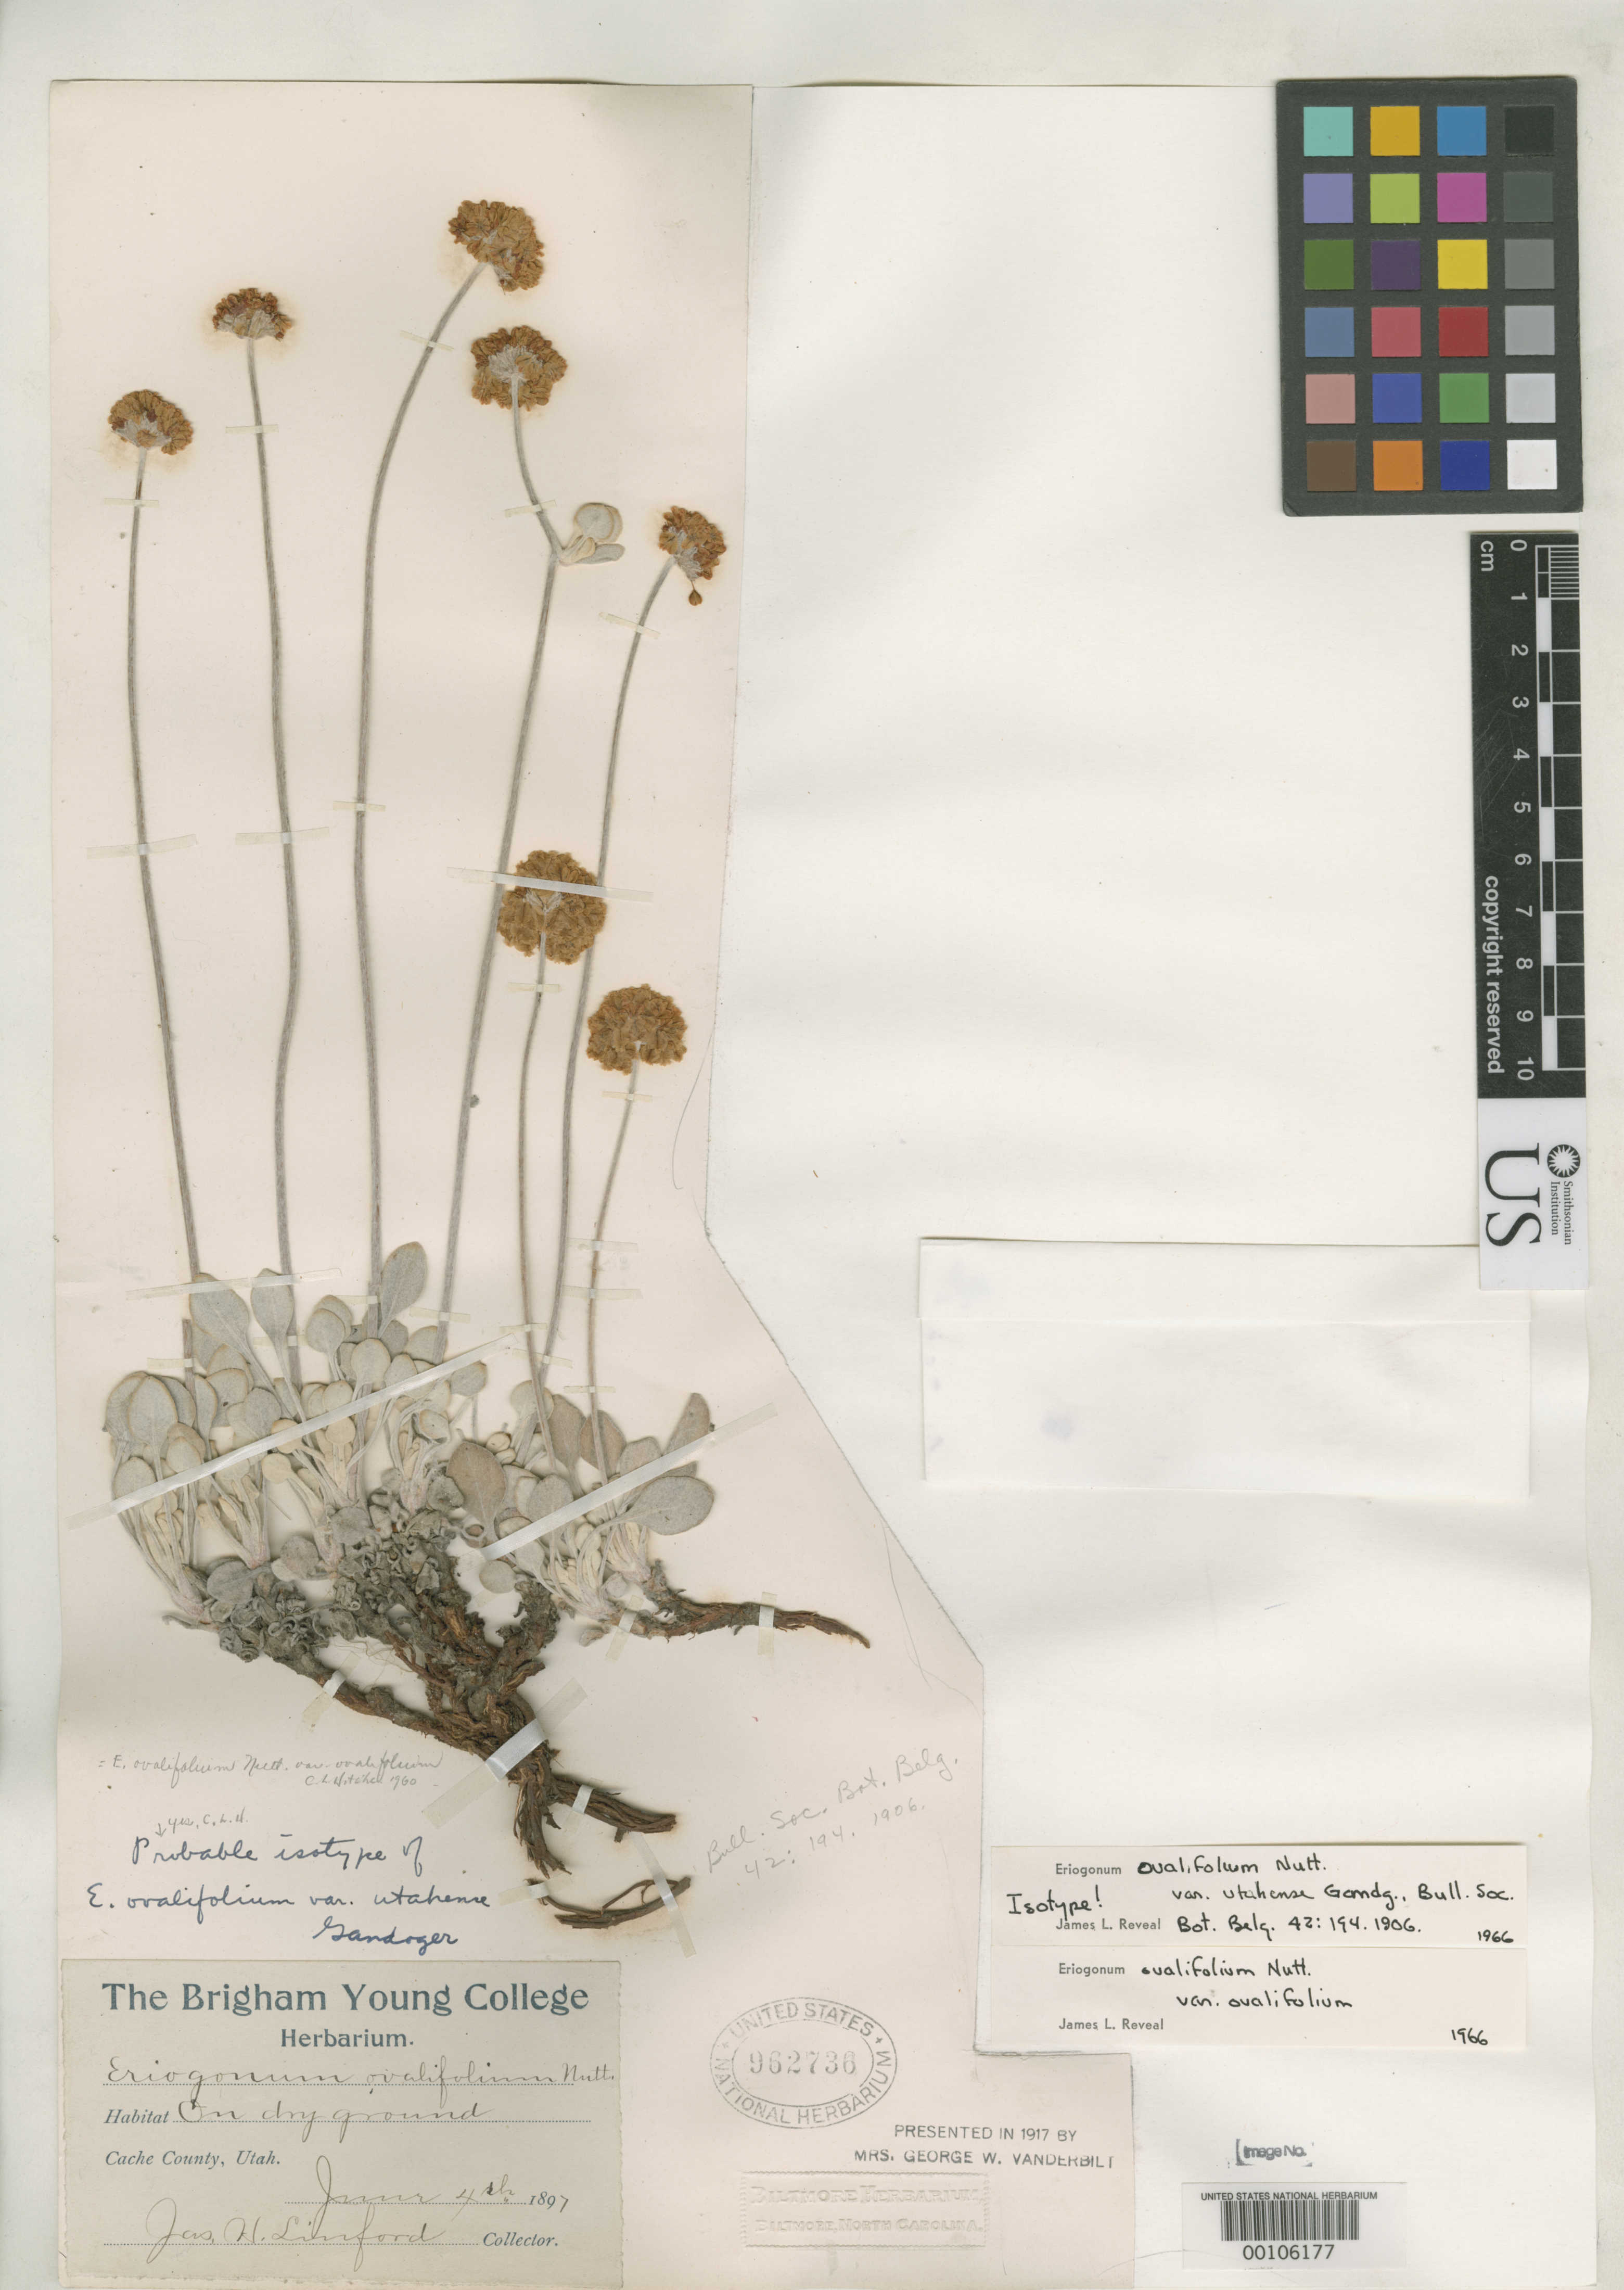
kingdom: Plantae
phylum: Tracheophyta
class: Magnoliopsida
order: Caryophyllales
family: Polygonaceae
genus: Eriogonum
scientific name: Eriogonum ovalifolium var. utahense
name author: Gand.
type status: Isotype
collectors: J. Linford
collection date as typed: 04 Jun 1897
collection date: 1897-06-04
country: United States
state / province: Utah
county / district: Cache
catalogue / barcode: US 962736